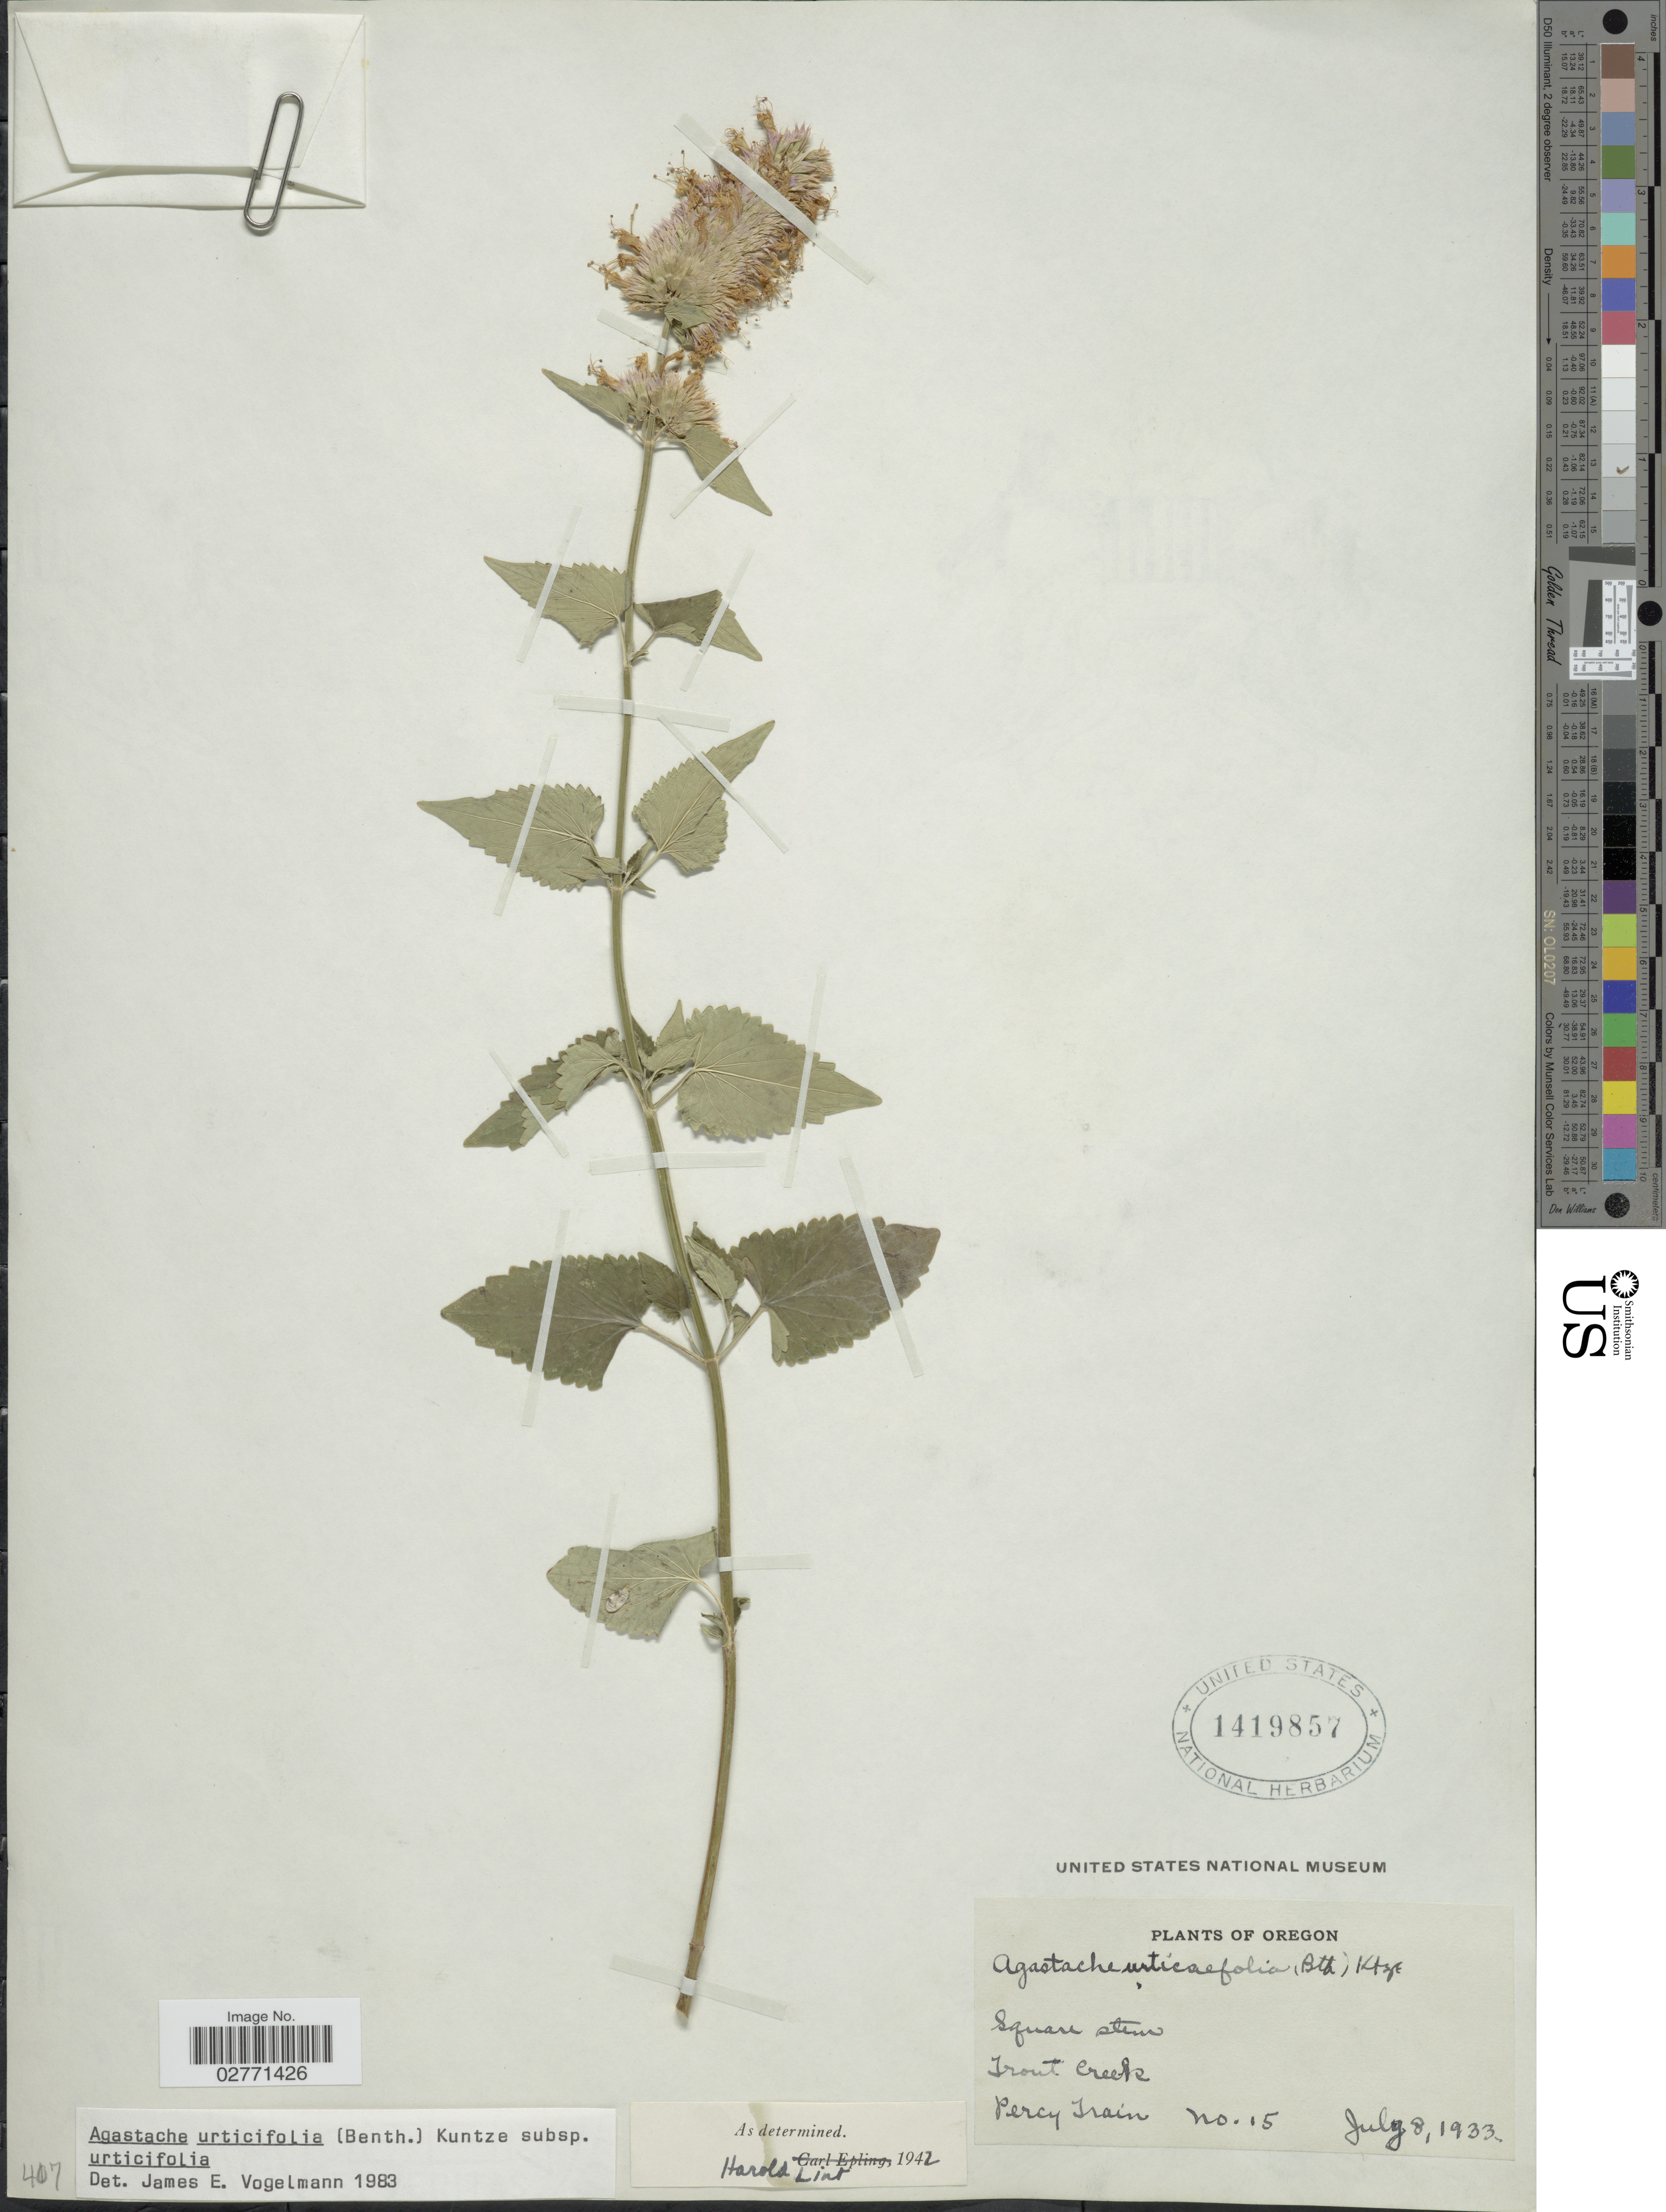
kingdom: Plantae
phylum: Tracheophyta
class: Magnoliopsida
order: Lamiales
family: Lamiaceae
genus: Agastache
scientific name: Agastache urticifolia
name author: (Benth.) Kuntze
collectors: P. Irain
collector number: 15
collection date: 1933-07-08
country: United States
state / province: Oregon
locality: Trout Creek.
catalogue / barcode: US 1419857